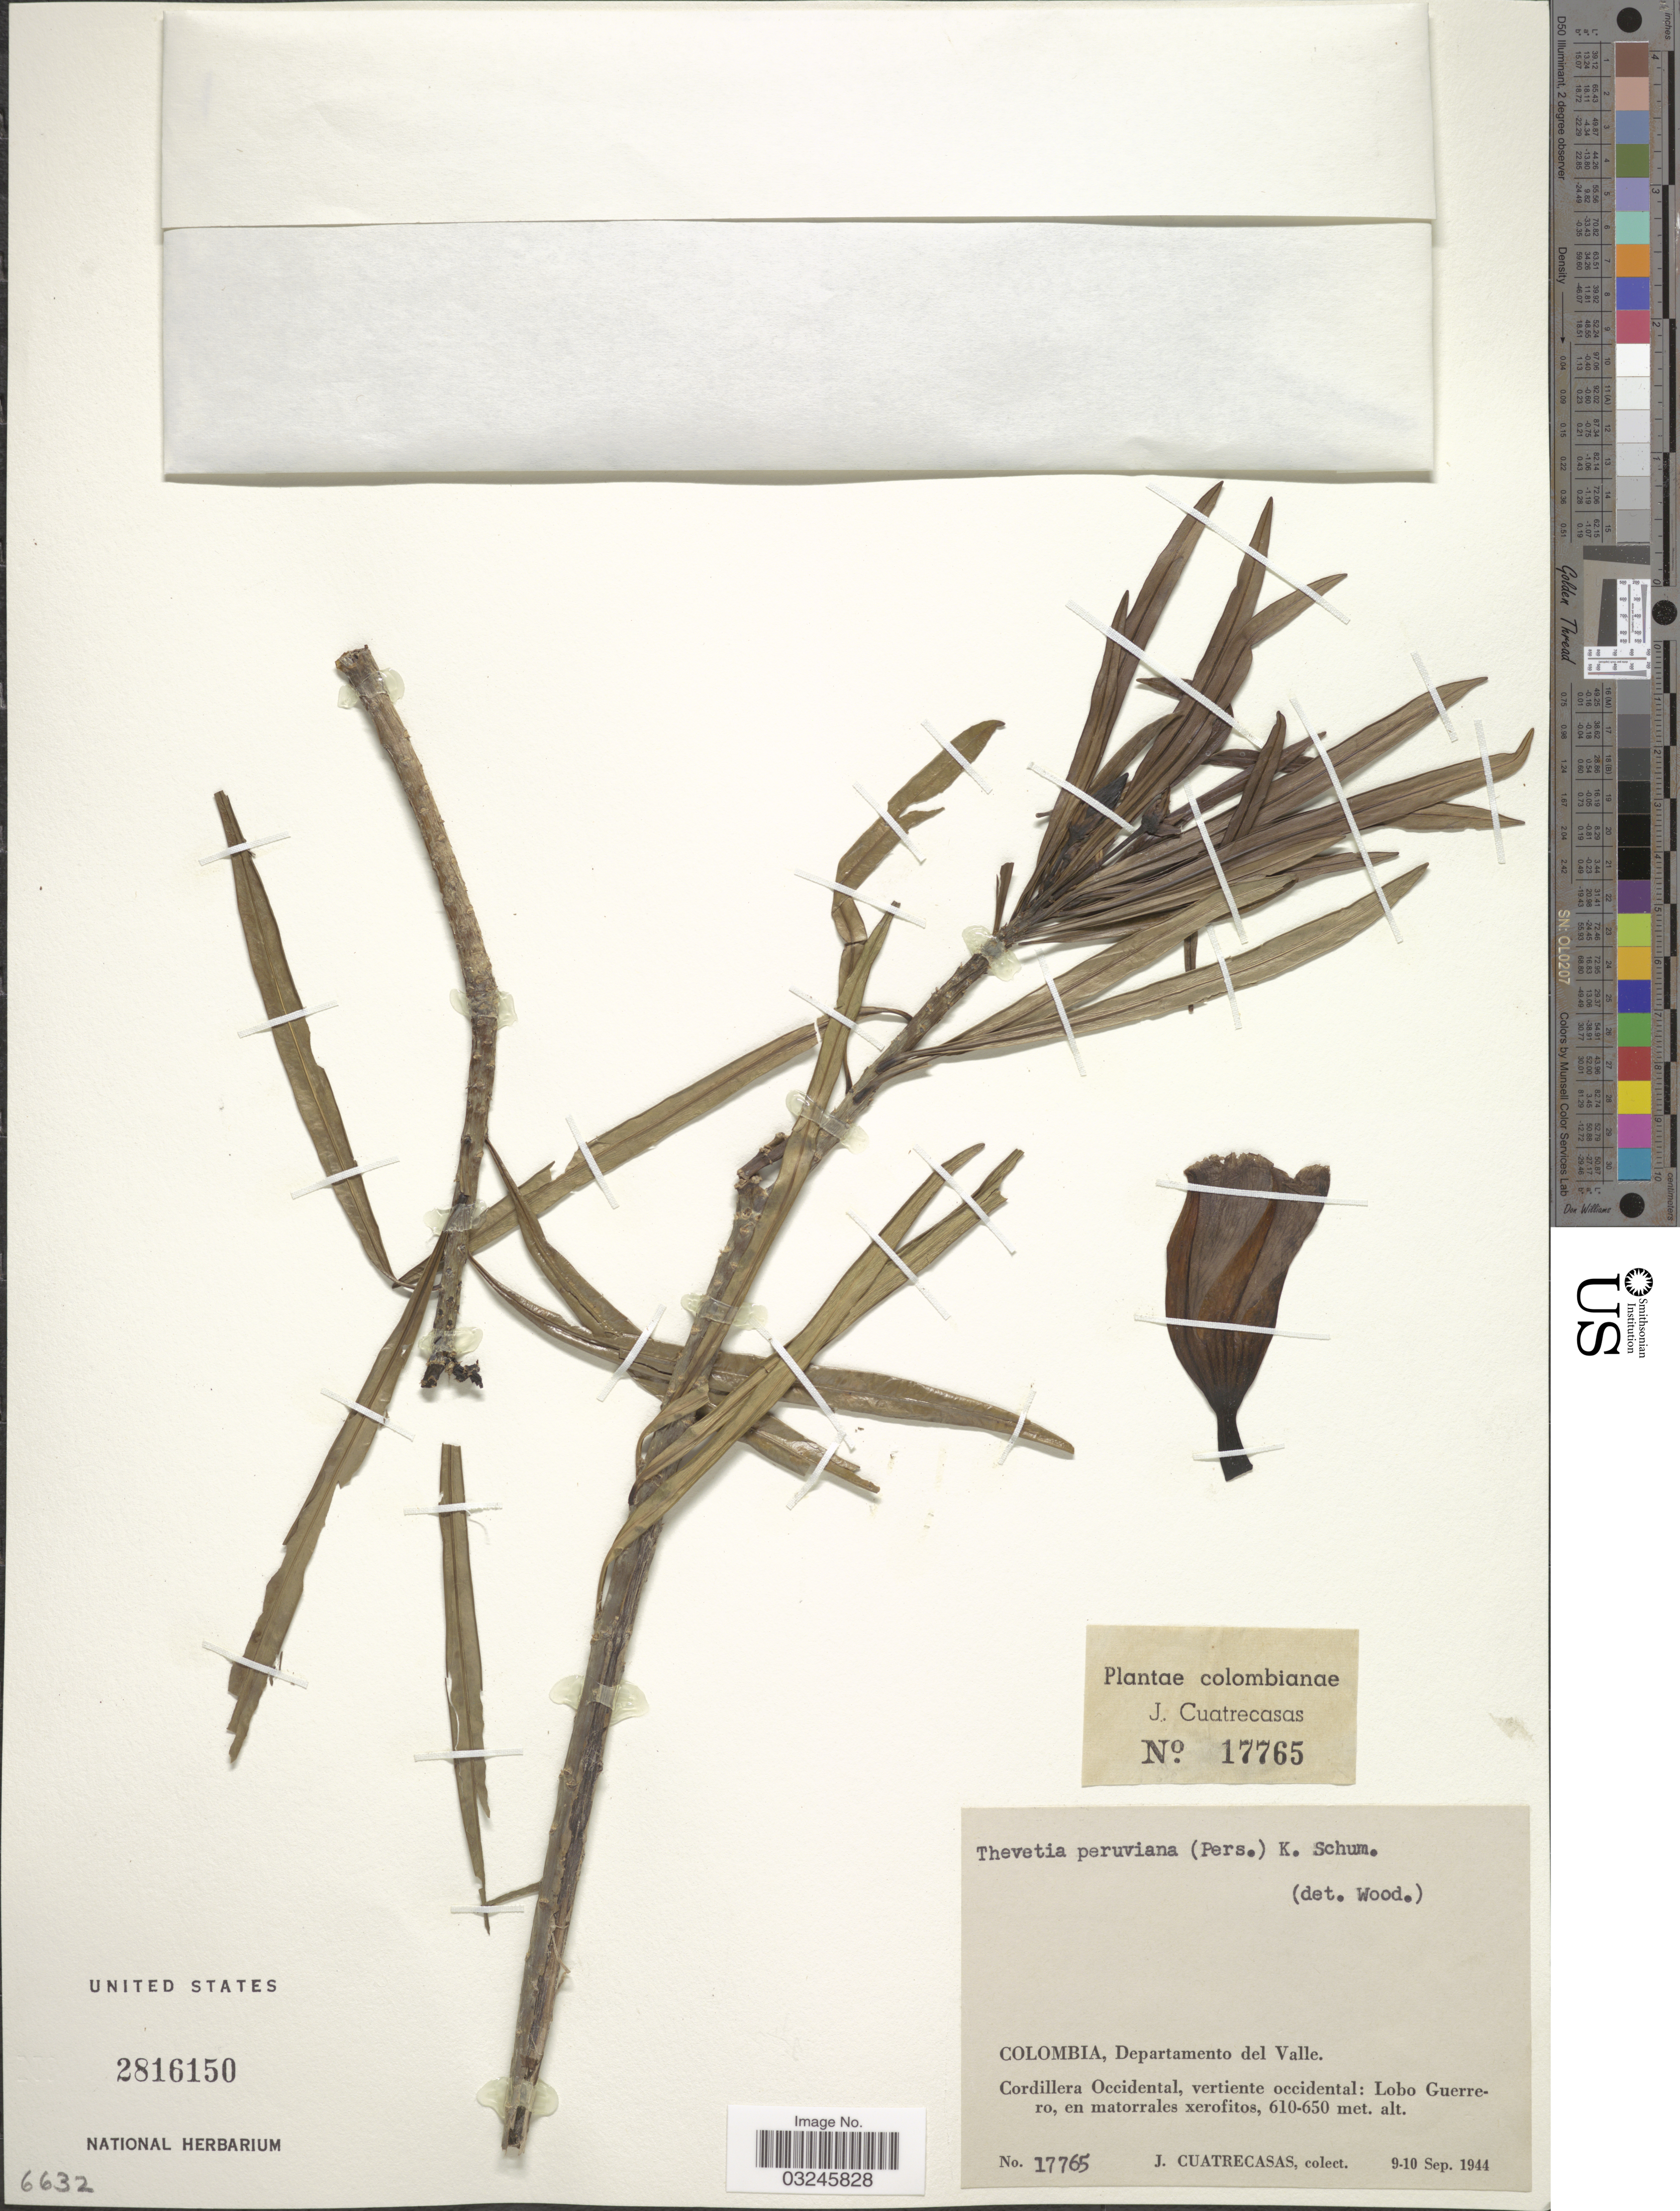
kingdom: Plantae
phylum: Tracheophyta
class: Magnoliopsida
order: Gentianales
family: Apocynaceae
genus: Thevetia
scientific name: Thevetia peruviana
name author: (Pers.) K. Schum.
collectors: J. Cuatrecasas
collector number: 17765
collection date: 1944-09-09/1944-09-10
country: Colombia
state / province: Valle del Cauca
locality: Departamento del Valle. Cordillera Occidental, vertiente occidental: Lobo Guerrero, en matorrales xerofitos.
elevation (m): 610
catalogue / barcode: US 2816150